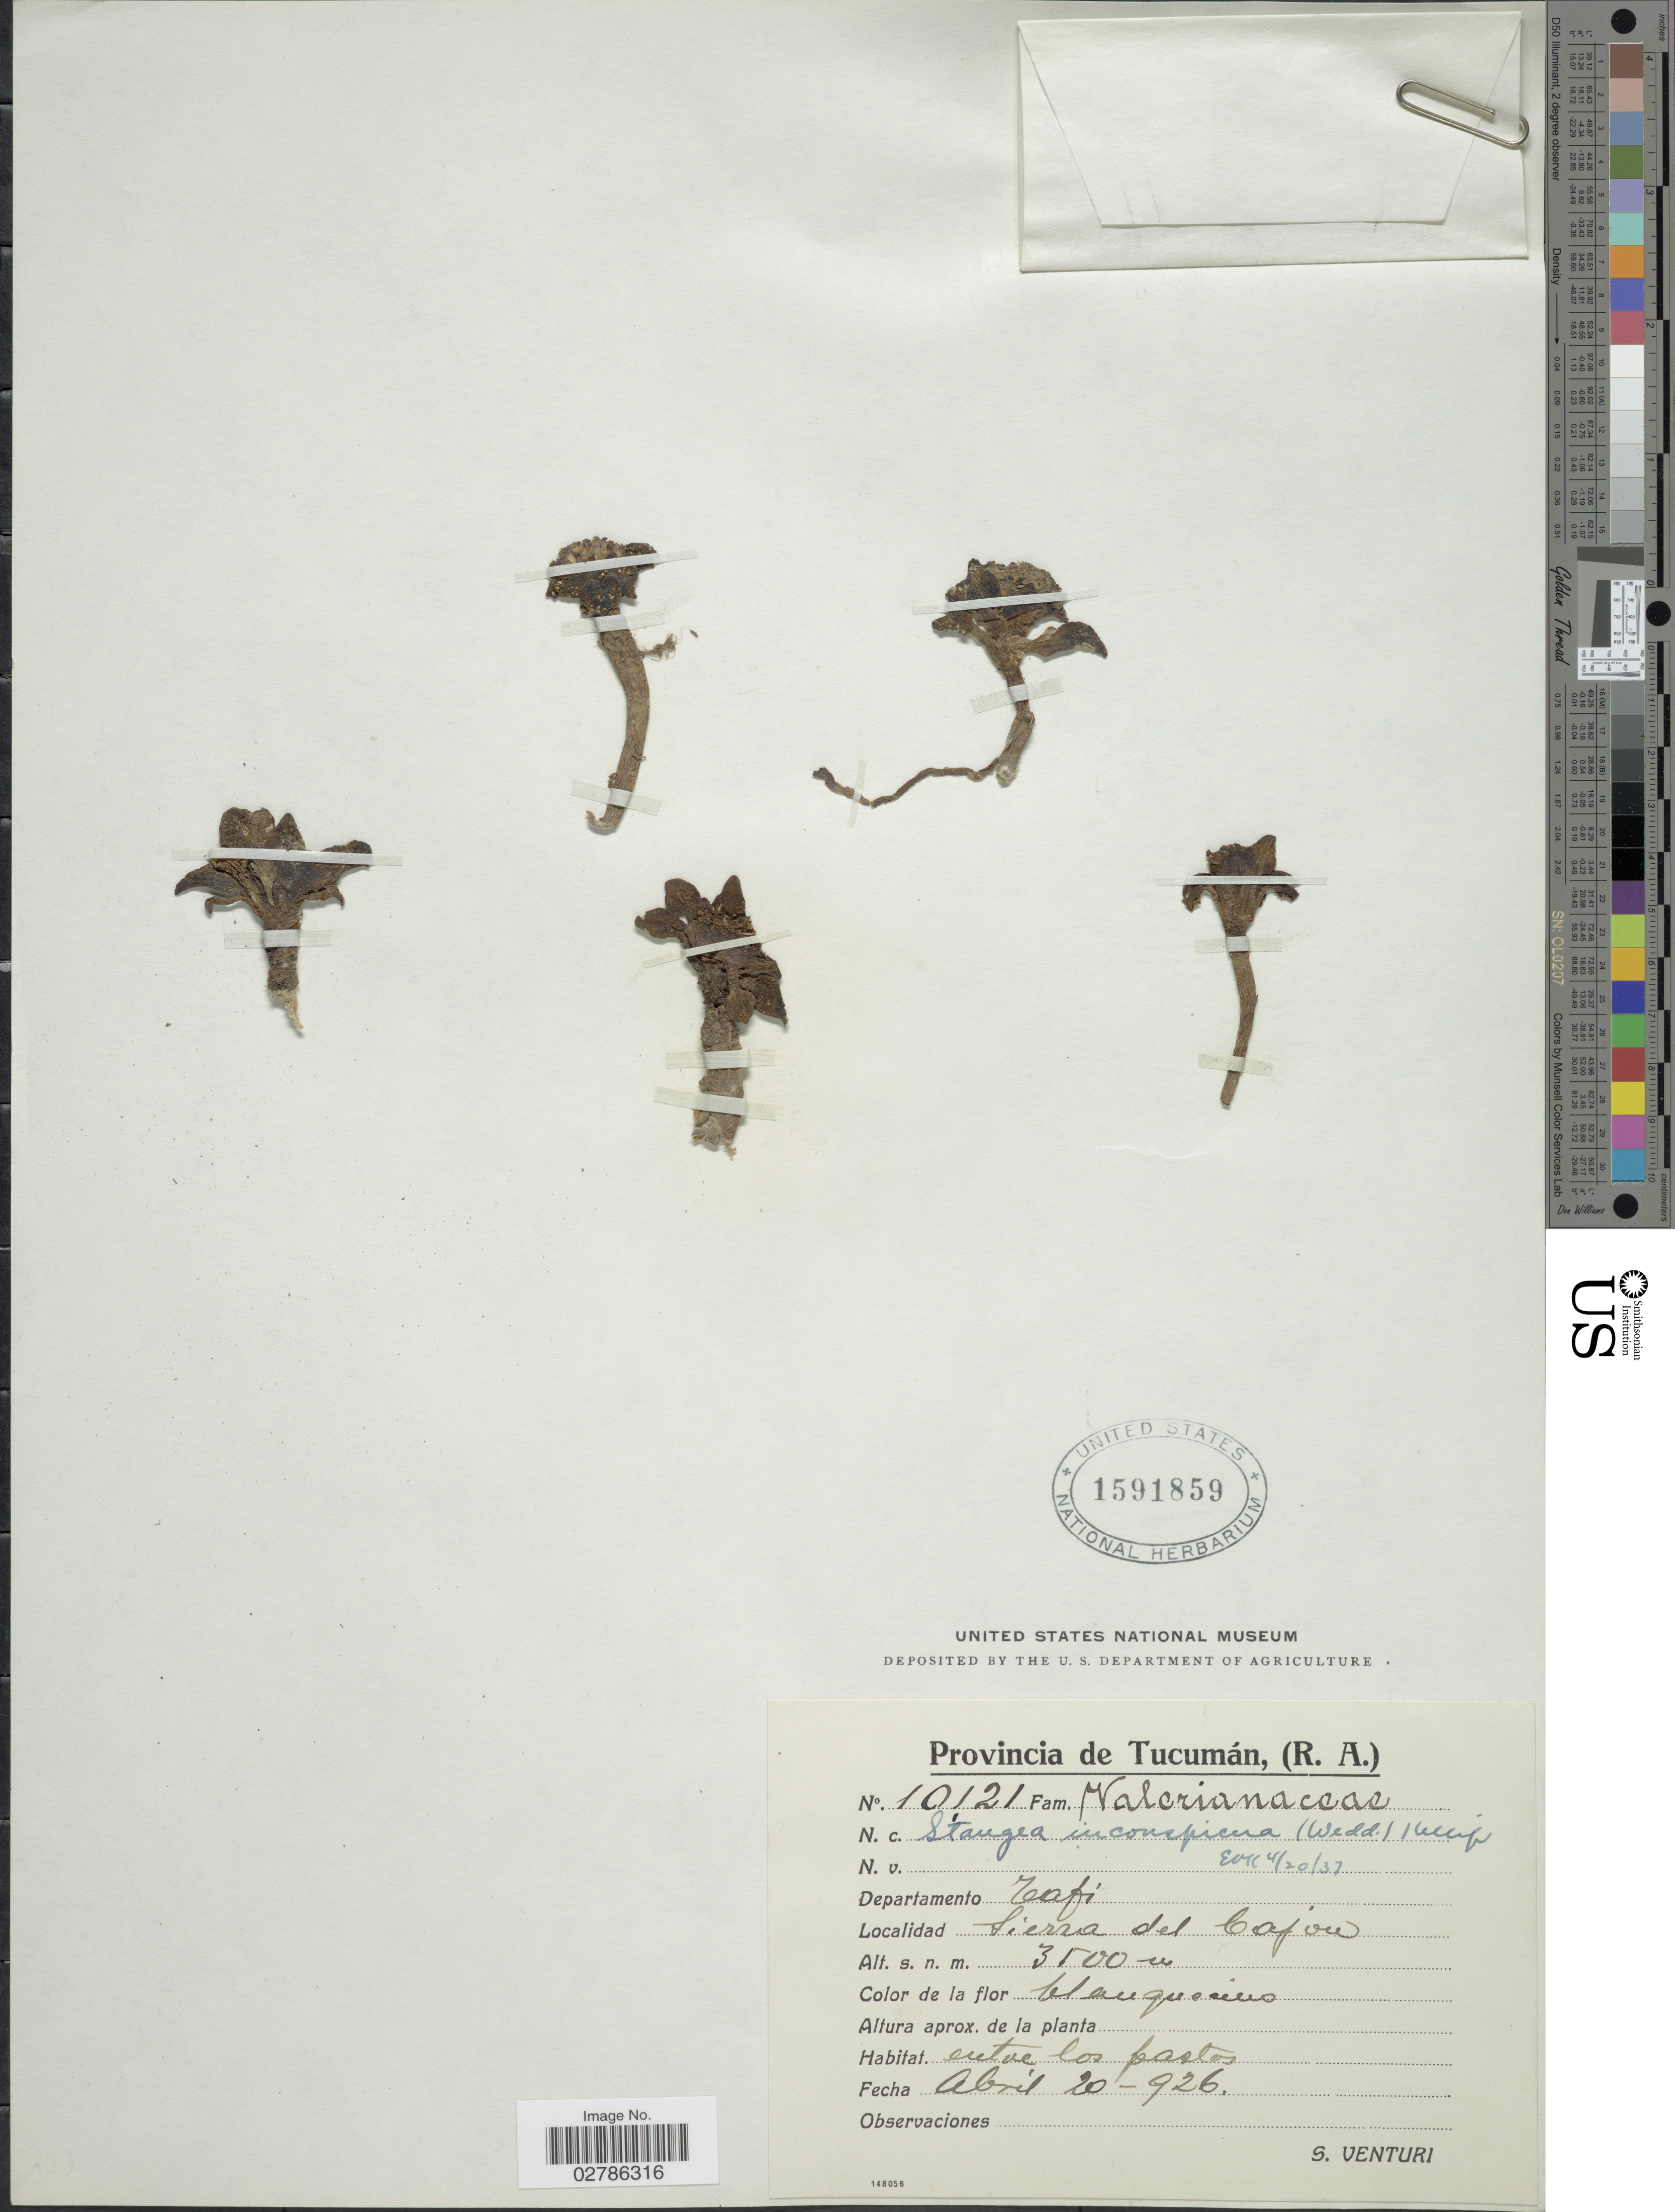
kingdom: Plantae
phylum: Tracheophyta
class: Magnoliopsida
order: Dipsacales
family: Caprifoliaceae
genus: Stangea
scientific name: Stangea calchaquina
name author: (Borsini) Borsini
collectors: S. Venturi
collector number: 10121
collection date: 1926-04-20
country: Argentina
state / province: Tucuman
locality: (R.A.), Departamento Tafi, Sierra del Cajon.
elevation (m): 3500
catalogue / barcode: US 1591859